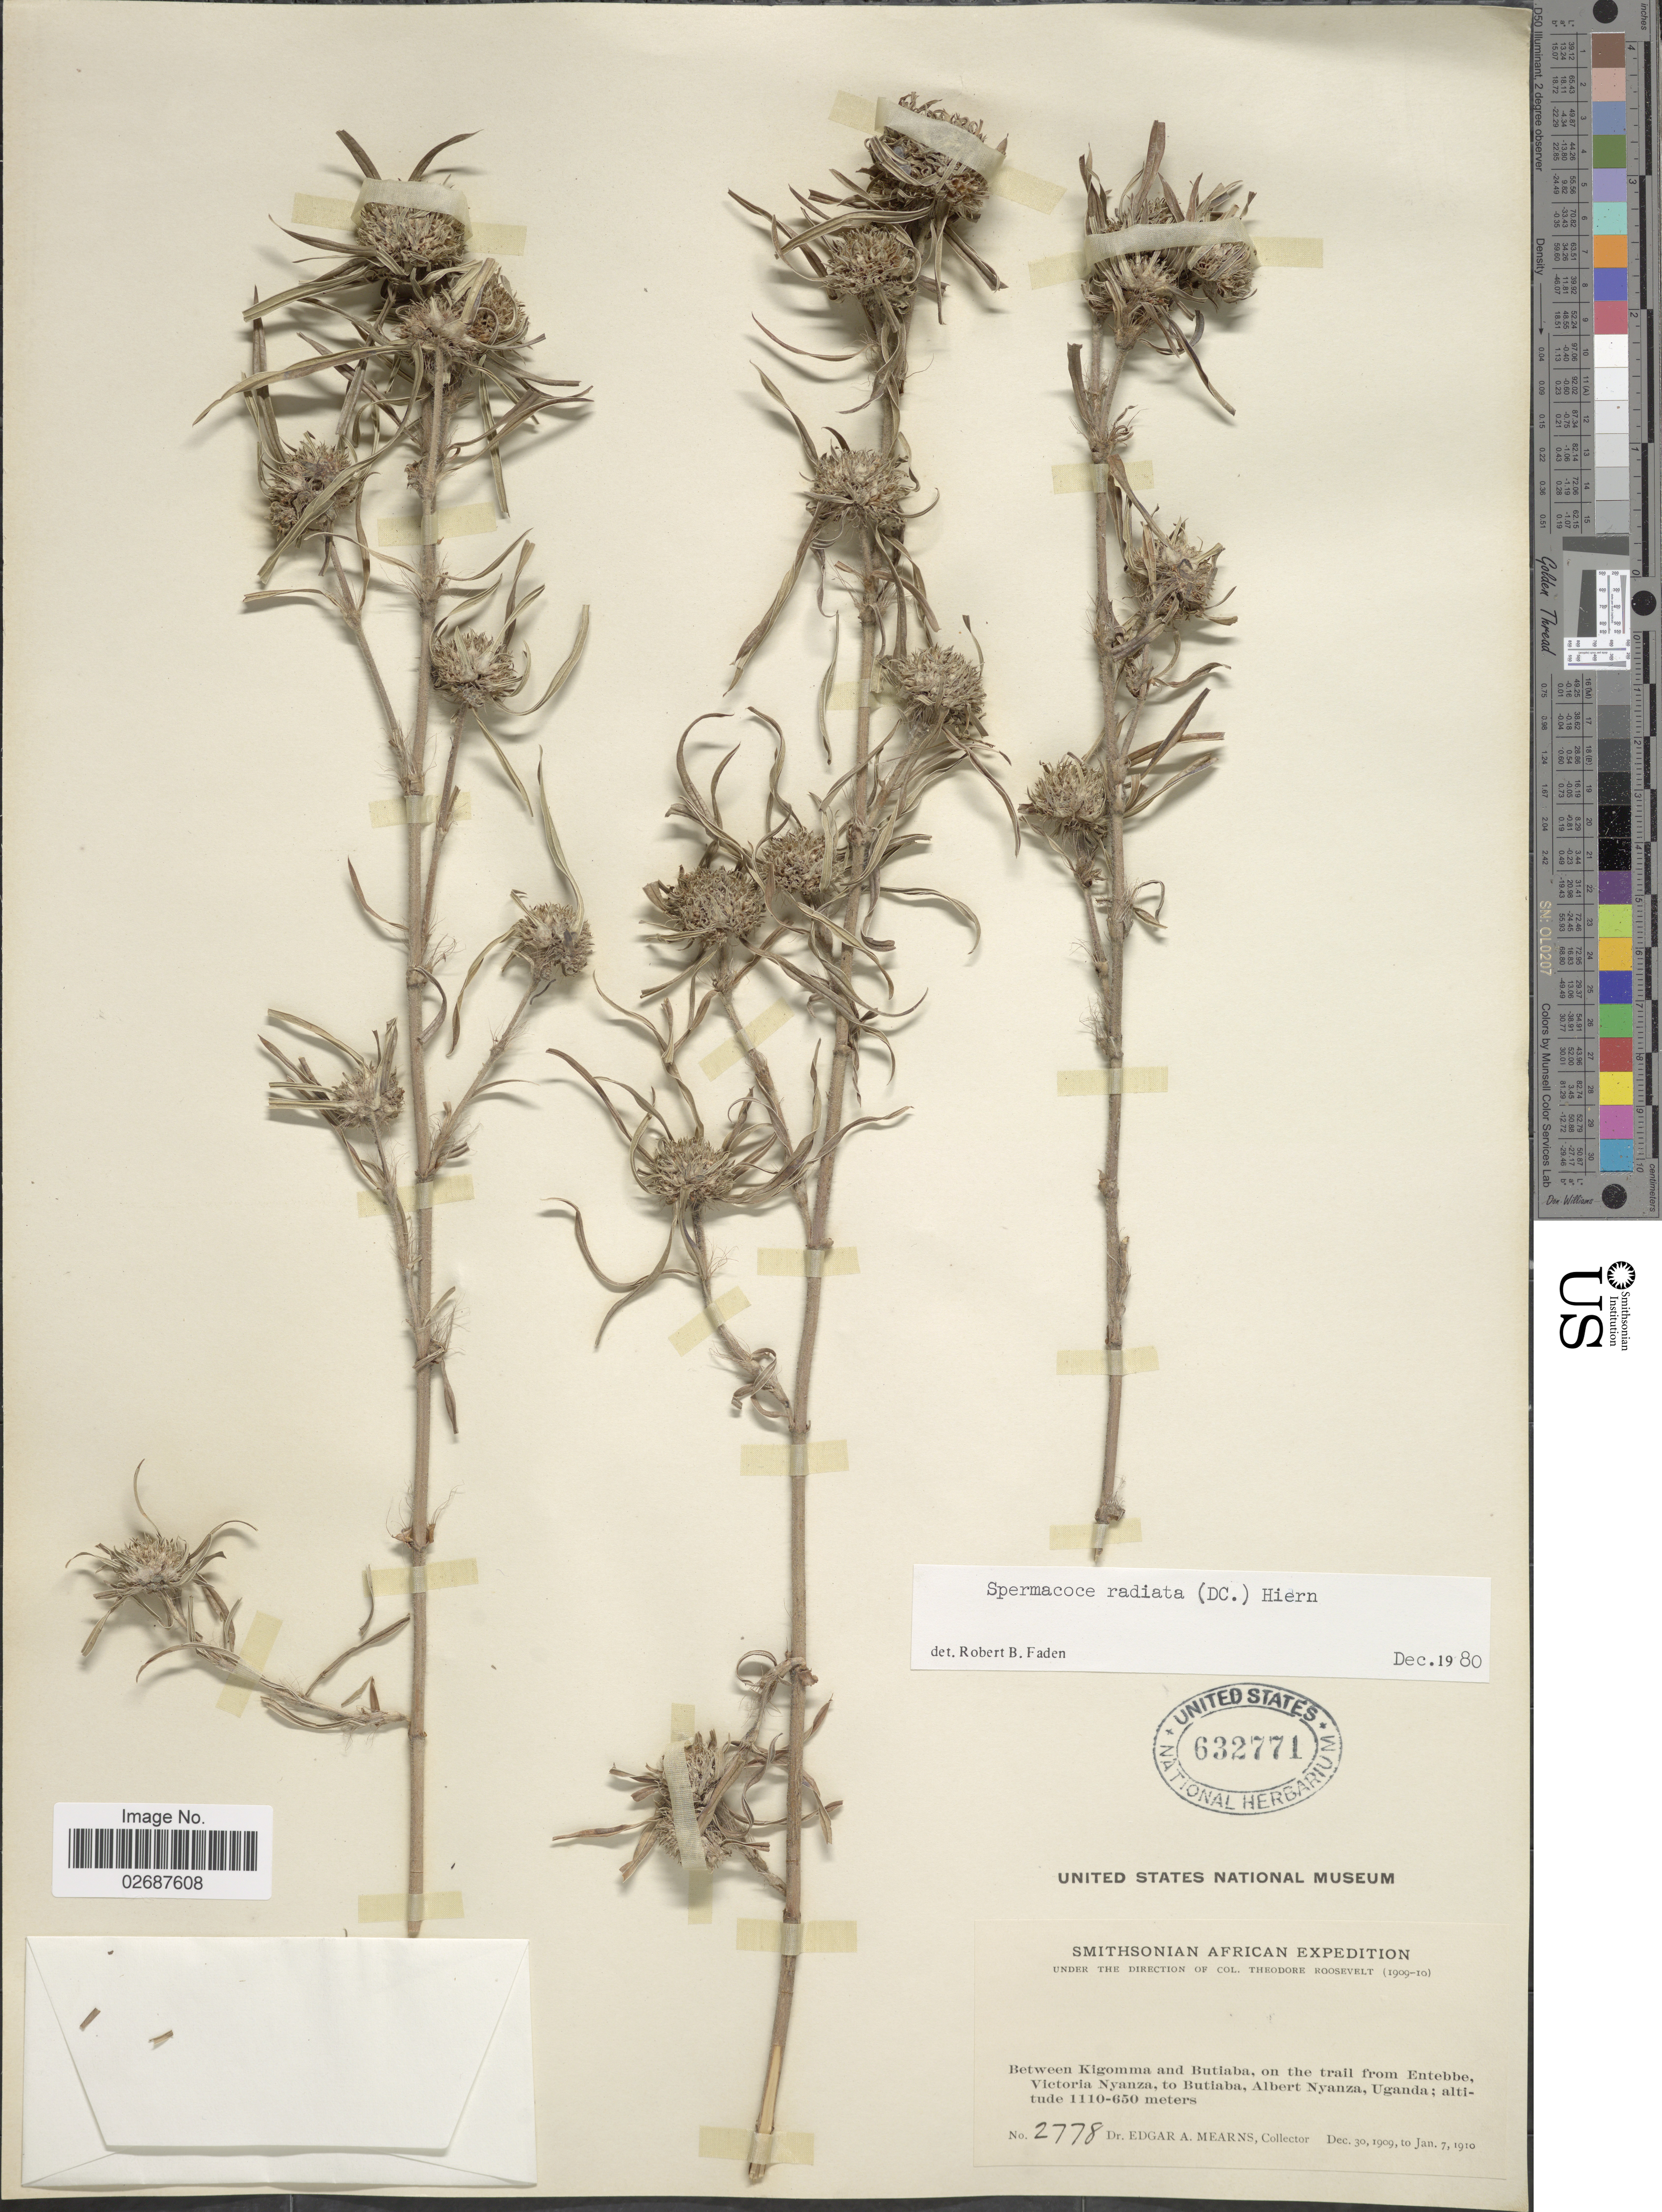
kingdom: Plantae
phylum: Tracheophyta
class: Magnoliopsida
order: Gentianales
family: Rubiaceae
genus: Borreria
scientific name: Borreria radiata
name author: DC.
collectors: E. A. Mearns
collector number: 2778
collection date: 1909-12-30/1910-01-07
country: Uganda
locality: Between Kigmomma and Butiaba, on the trail from Entebbe, Victoria Nyanza, to Butiaba, Albert Nyanza, Uganda.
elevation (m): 650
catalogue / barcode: US 632771